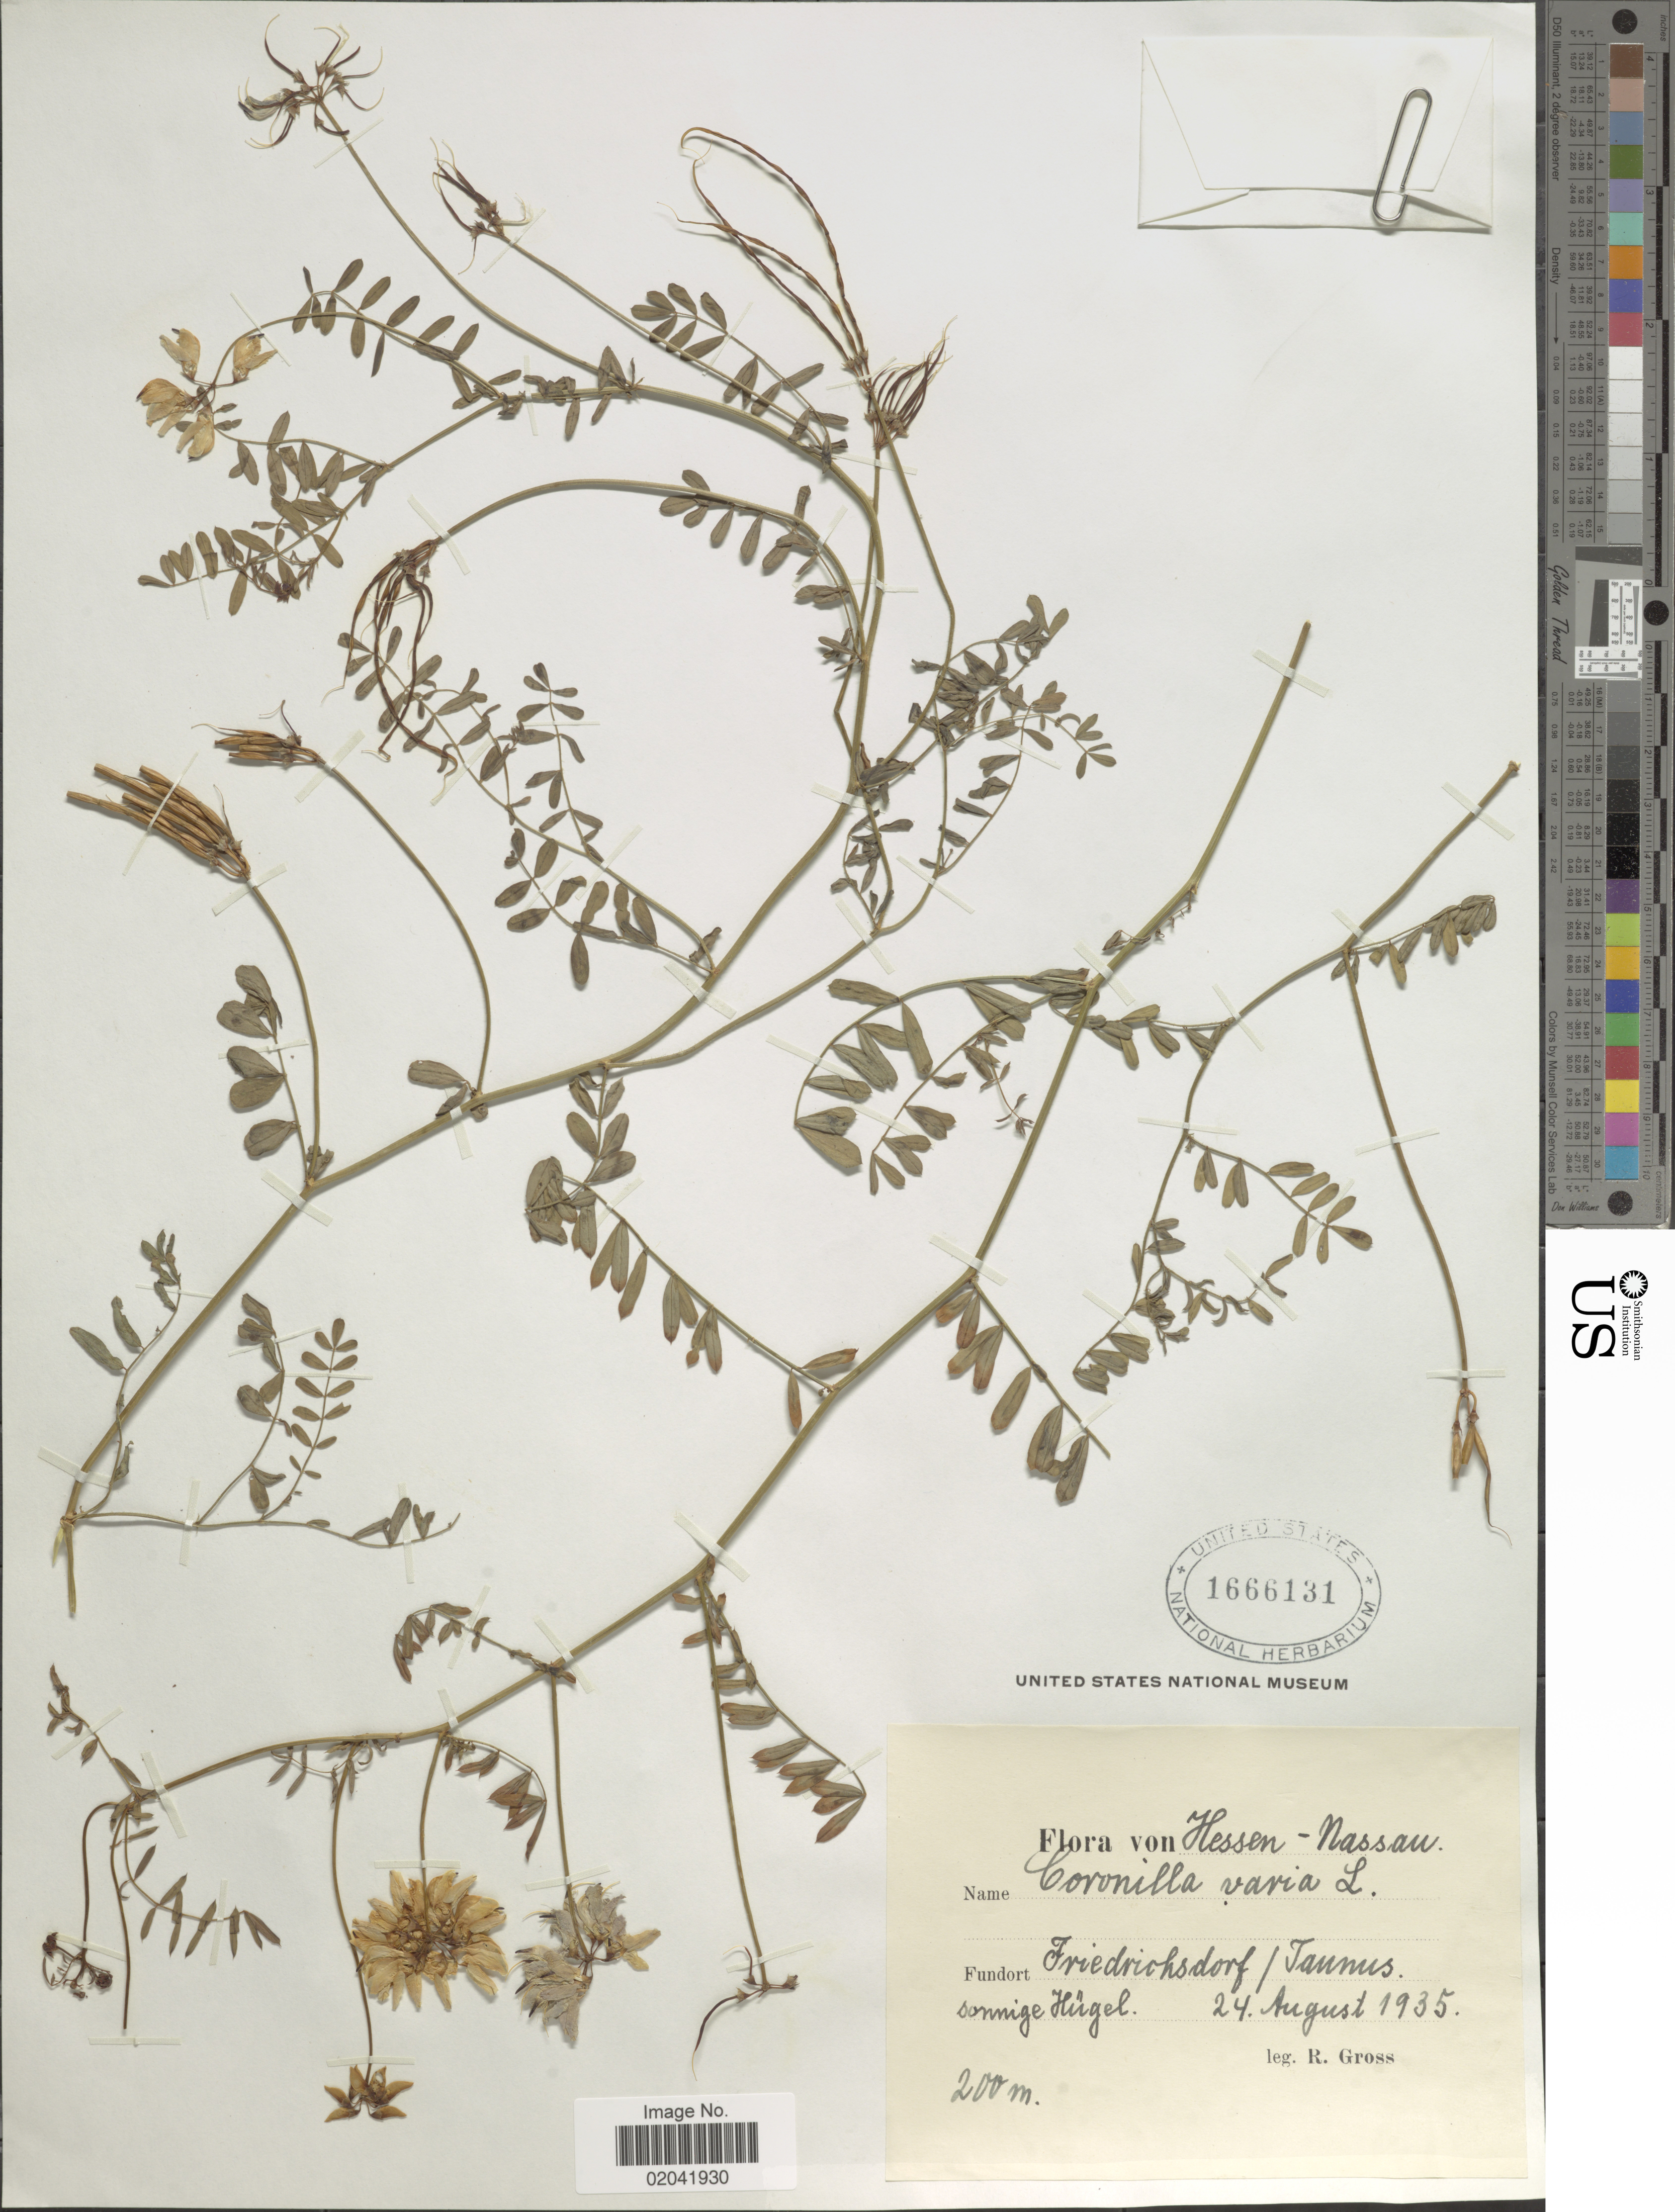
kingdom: Plantae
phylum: Tracheophyta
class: Magnoliopsida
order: Fabales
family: Fabaceae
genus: Coronilla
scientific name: Coronilla varia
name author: L.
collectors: R. Gross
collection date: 1935-08-24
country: Germany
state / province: Hesse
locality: Hessen- Nassau. Friedrichsdorf im Taunus. sonnige Hügel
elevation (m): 200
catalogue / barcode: US 1666131